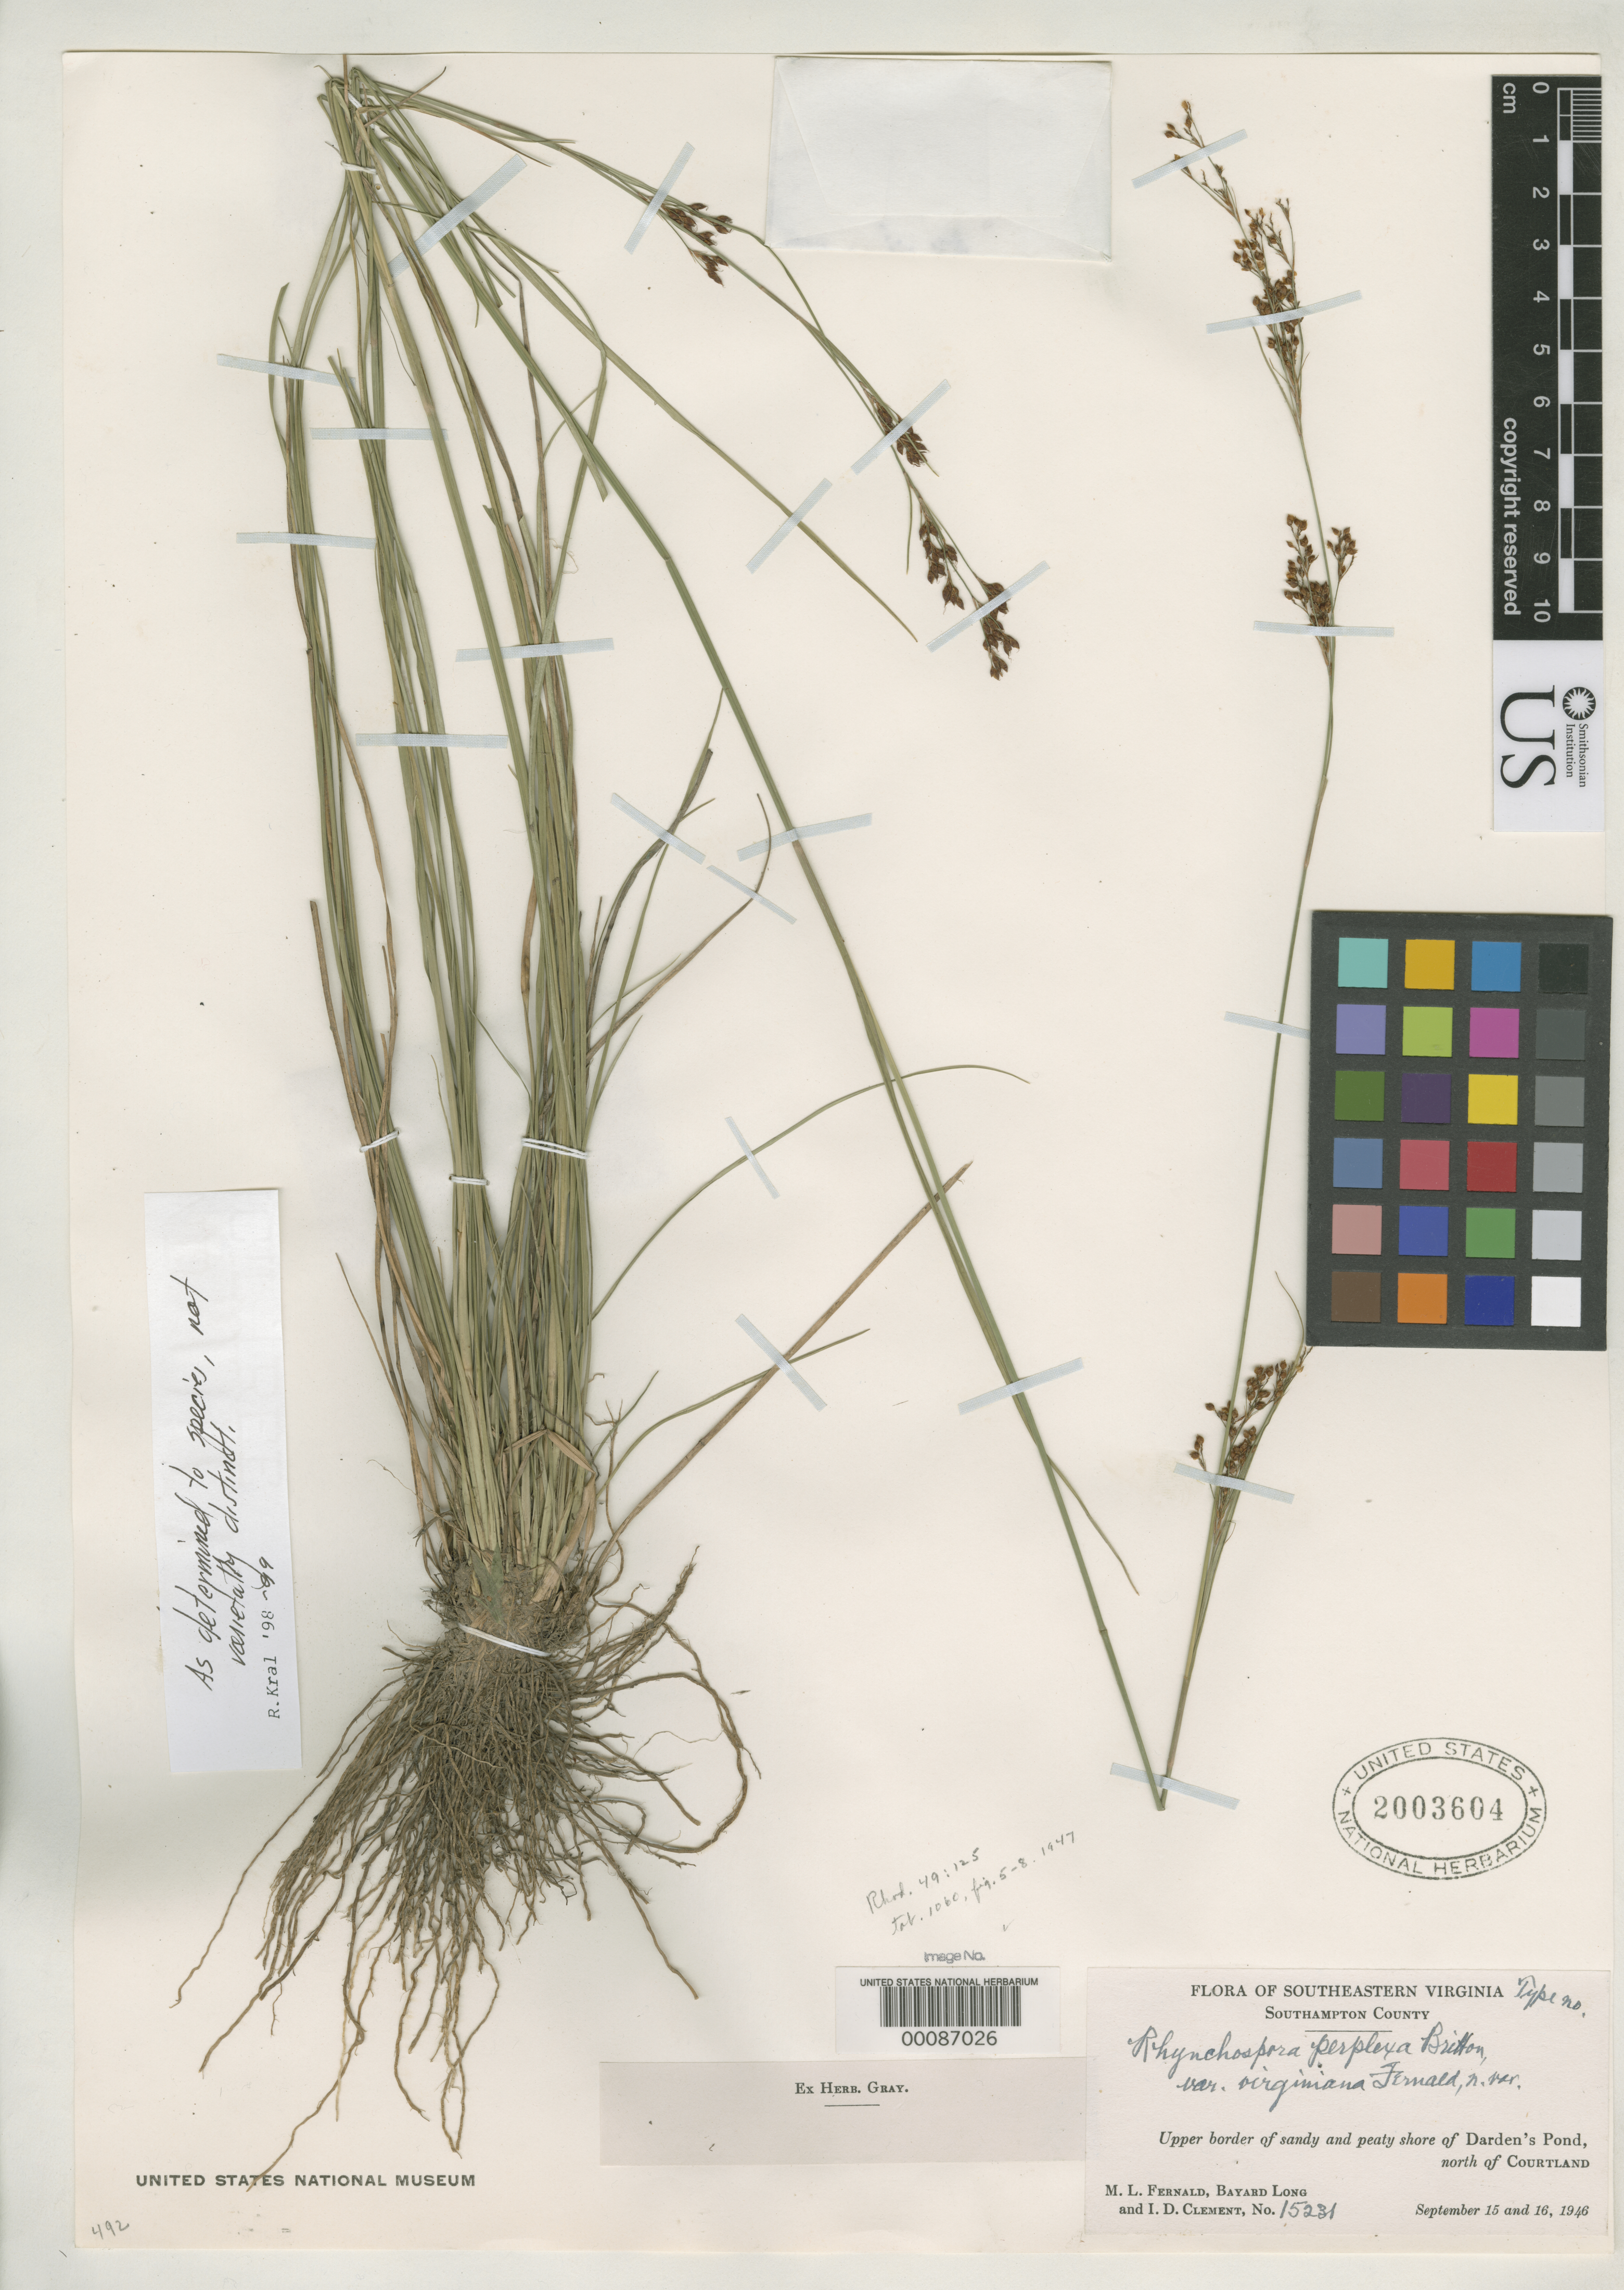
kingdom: Plantae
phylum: Tracheophyta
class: Liliopsida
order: Poales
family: Cyperaceae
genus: Rhynchospora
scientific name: Rhynchospora perplexa var. virginiana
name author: Fernald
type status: Isotype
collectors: M. L. Fernald, B. H. Long & I. Clement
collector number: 15231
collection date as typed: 15 Sep 1946 to 16 Sep 1946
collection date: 1946-09-15/1946-09-16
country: United States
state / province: Virginia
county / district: Southampton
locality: Shore of Darlen's Pond, N of Courtland.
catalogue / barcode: US 2003604